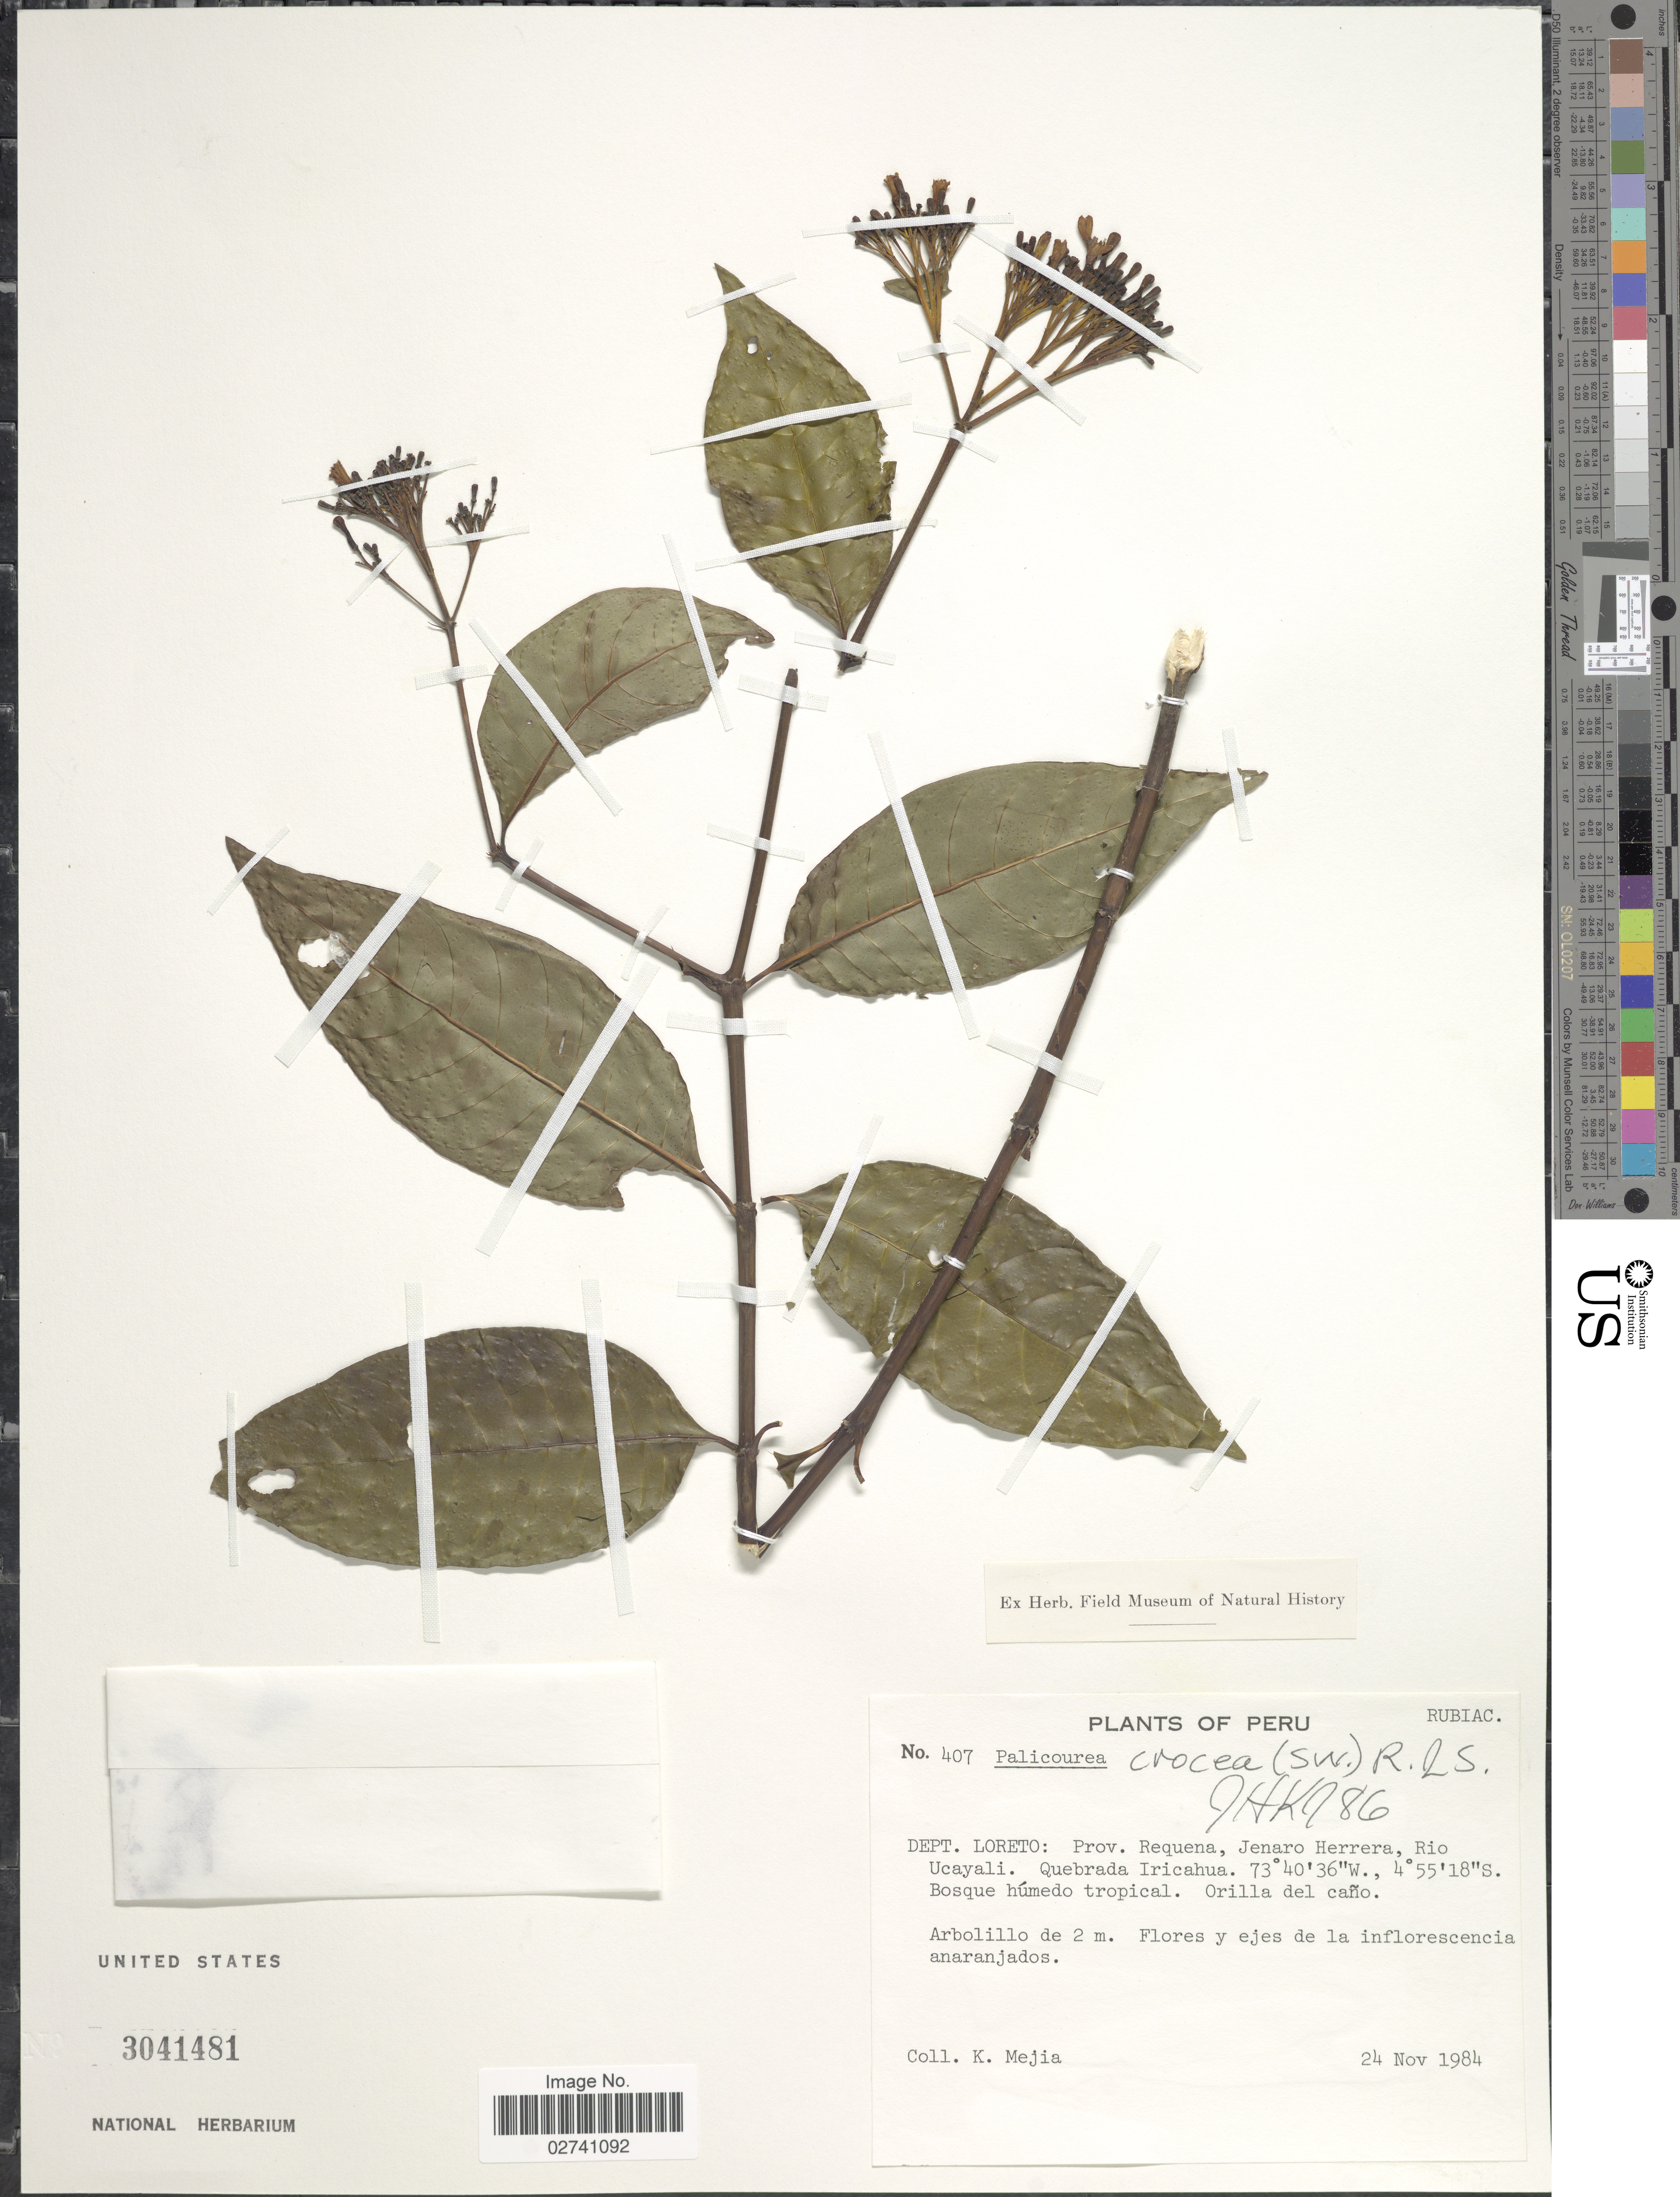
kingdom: Plantae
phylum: Tracheophyta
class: Magnoliopsida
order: Gentianales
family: Rubiaceae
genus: Palicourea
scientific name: Palicourea crocea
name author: (Sw.) Schult.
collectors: K. Mejia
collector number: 407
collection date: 1984-11-24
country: Peru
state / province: Loreto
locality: Prov. Requena, Jenaro Herrera, Rio Ucayali. Quebrada Iricahua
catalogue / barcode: US 3041481